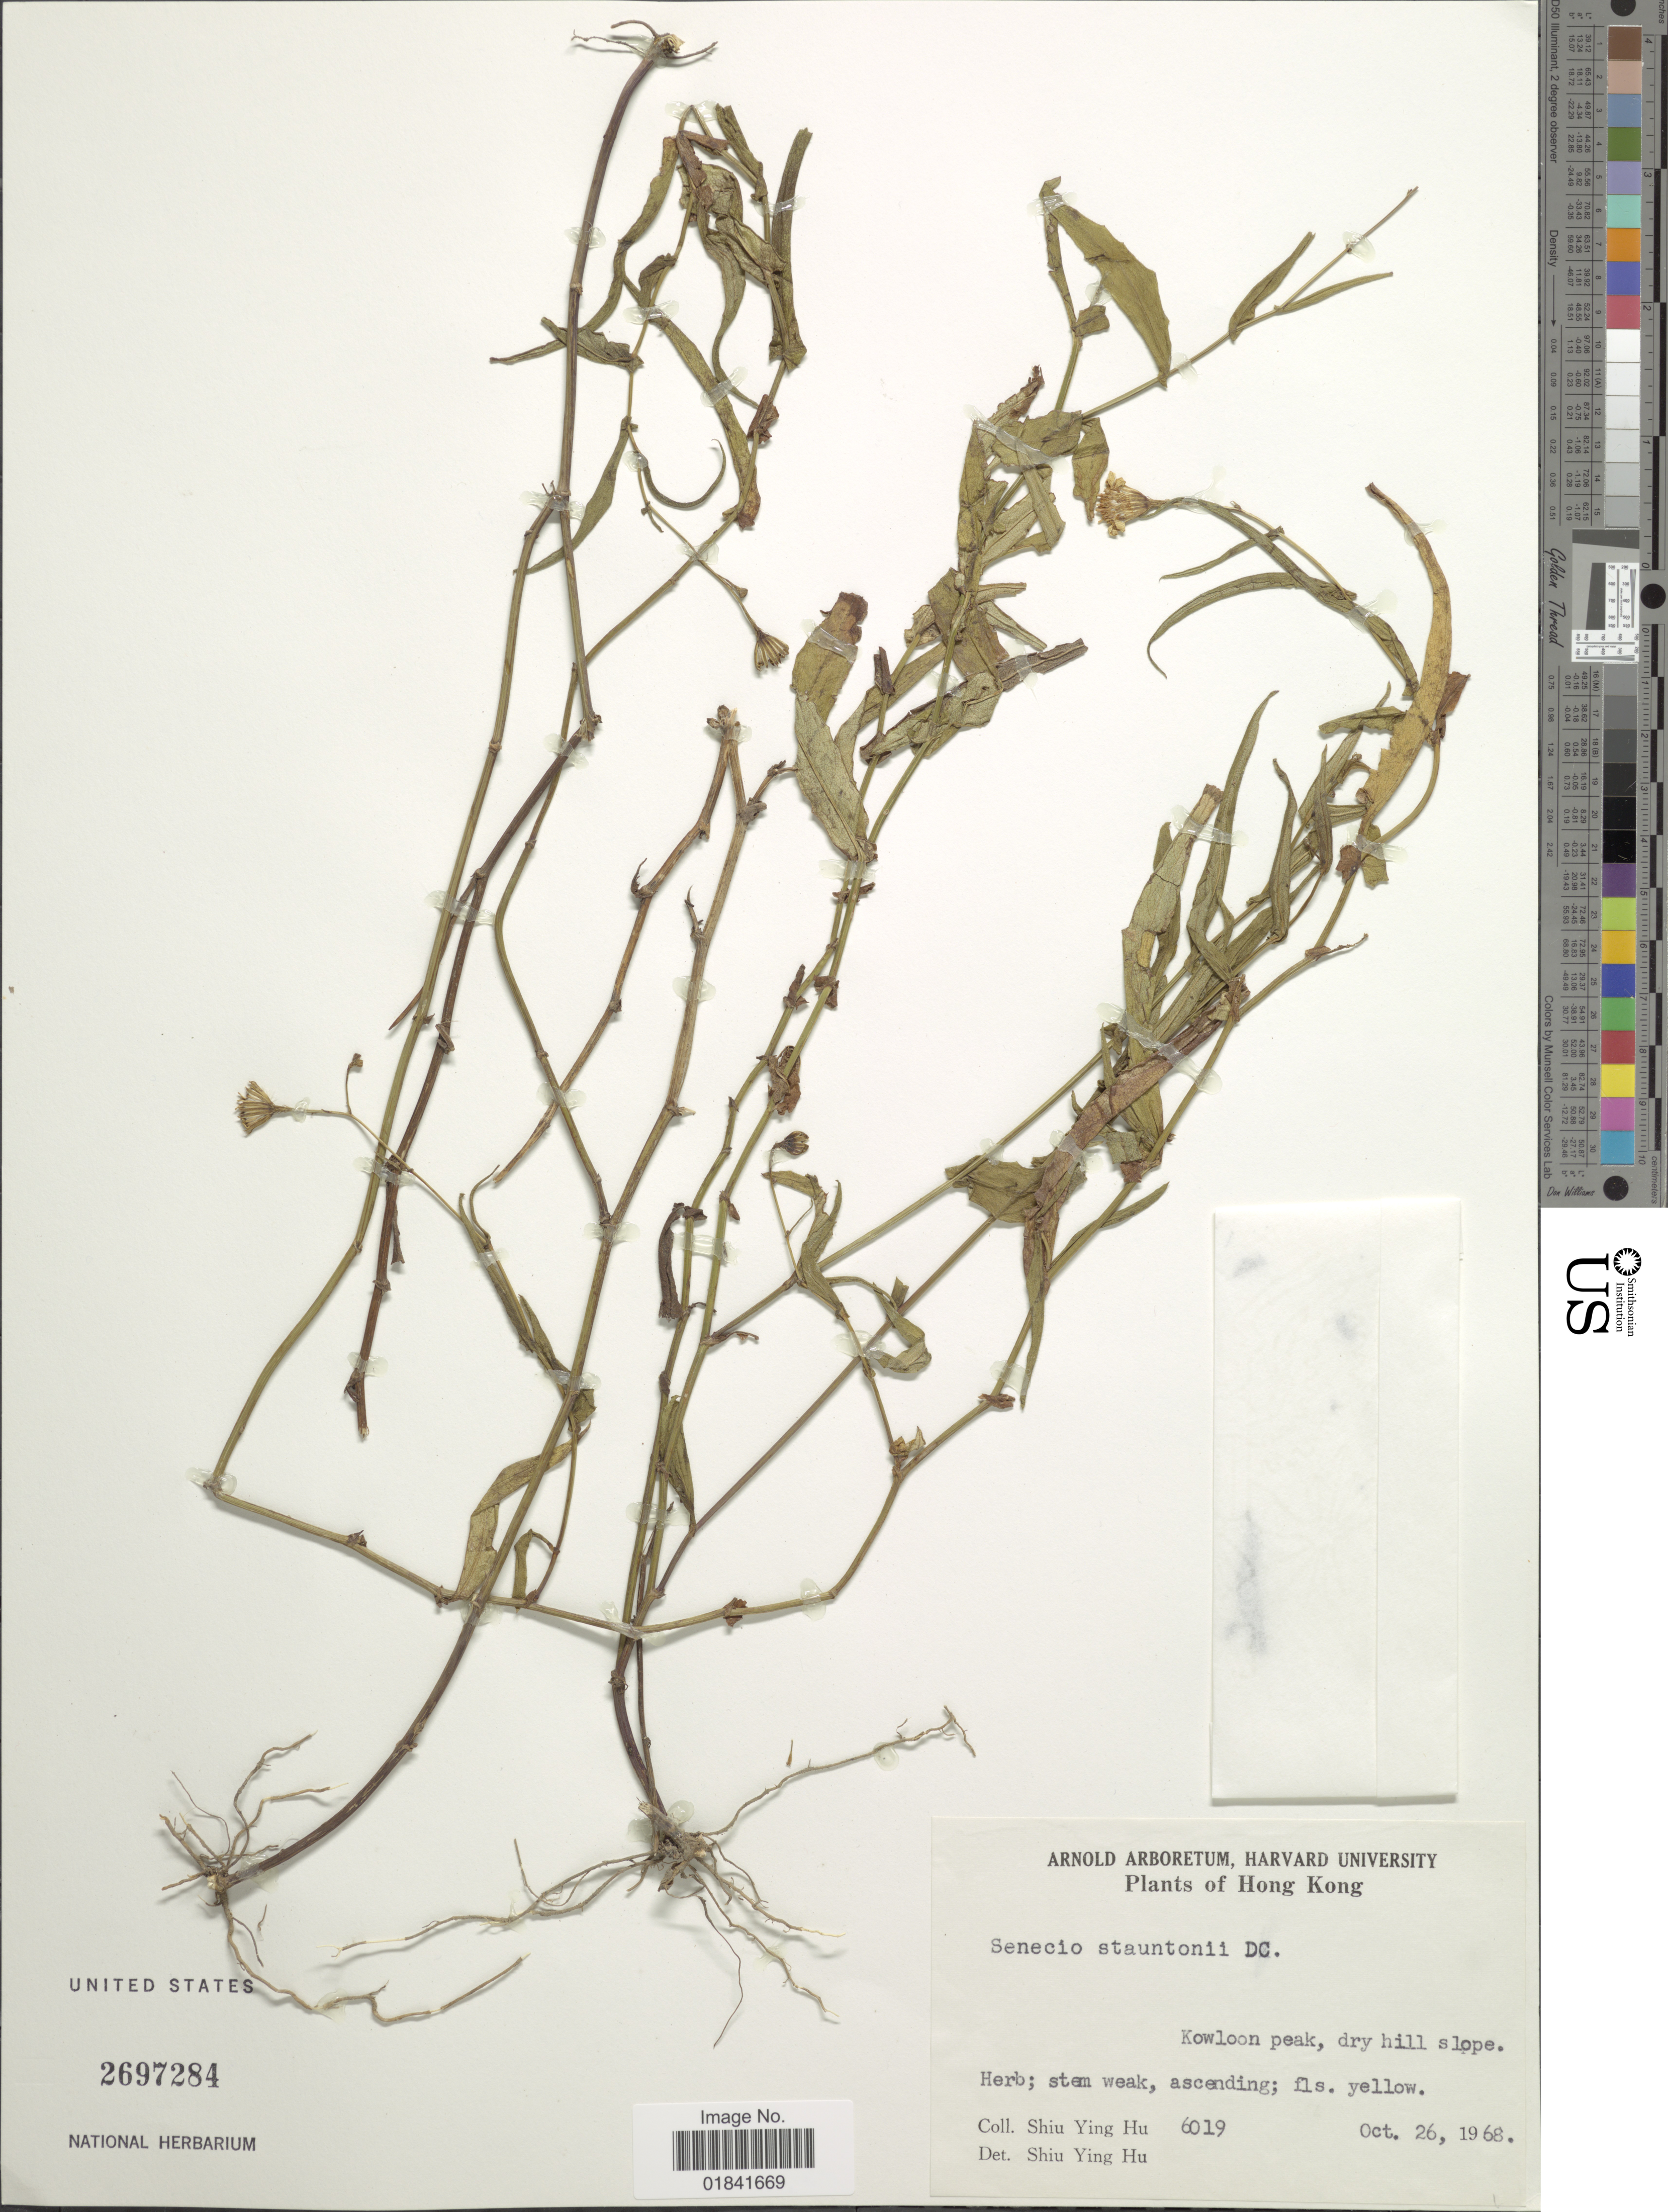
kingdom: Plantae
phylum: Tracheophyta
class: Magnoliopsida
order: Asterales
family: Asteraceae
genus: Senecio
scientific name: Senecio stauntonii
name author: DC.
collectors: S. Y. Hu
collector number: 6019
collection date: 1968-10-26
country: China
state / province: Hong Kong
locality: Kowloon peak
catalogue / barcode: US 2697284